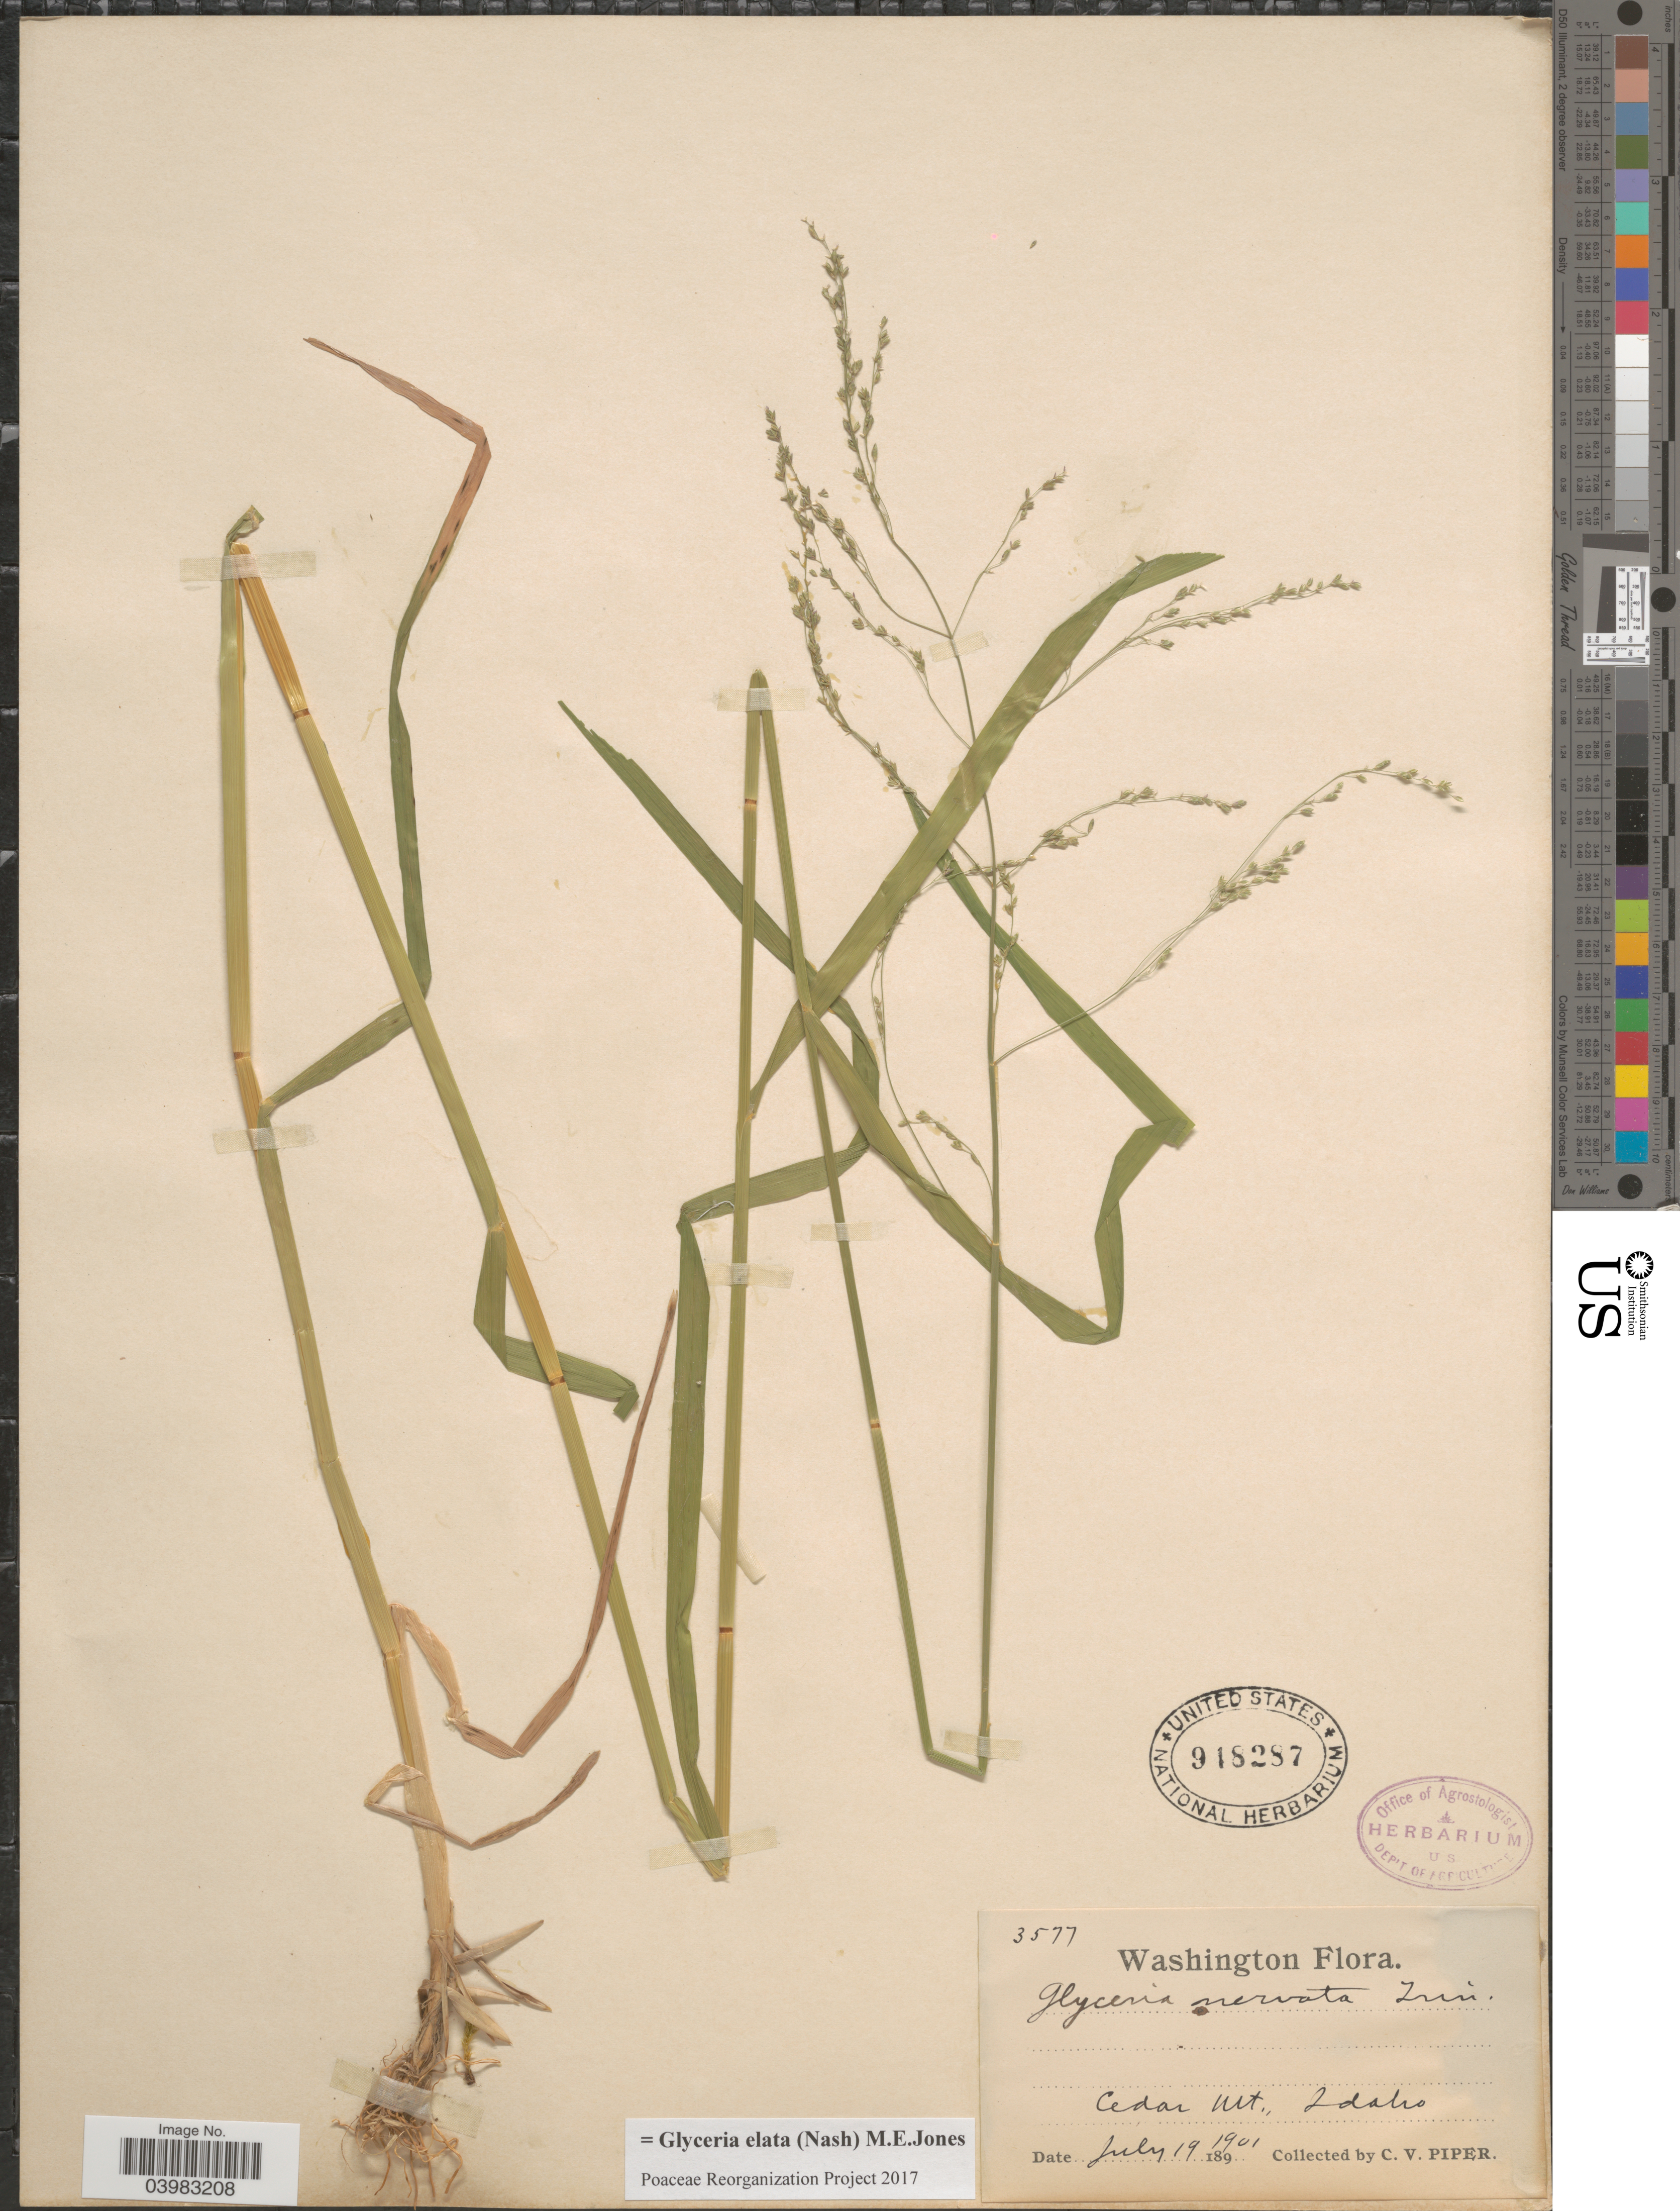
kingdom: Plantae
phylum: Tracheophyta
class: Liliopsida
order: Poales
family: Poaceae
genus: Glyceria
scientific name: Glyceria elata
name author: (Nash) M.E. Jones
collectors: C. V. Piper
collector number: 3577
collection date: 1901-07-19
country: United States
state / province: Idaho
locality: Cedar Mt.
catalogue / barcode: US 918287